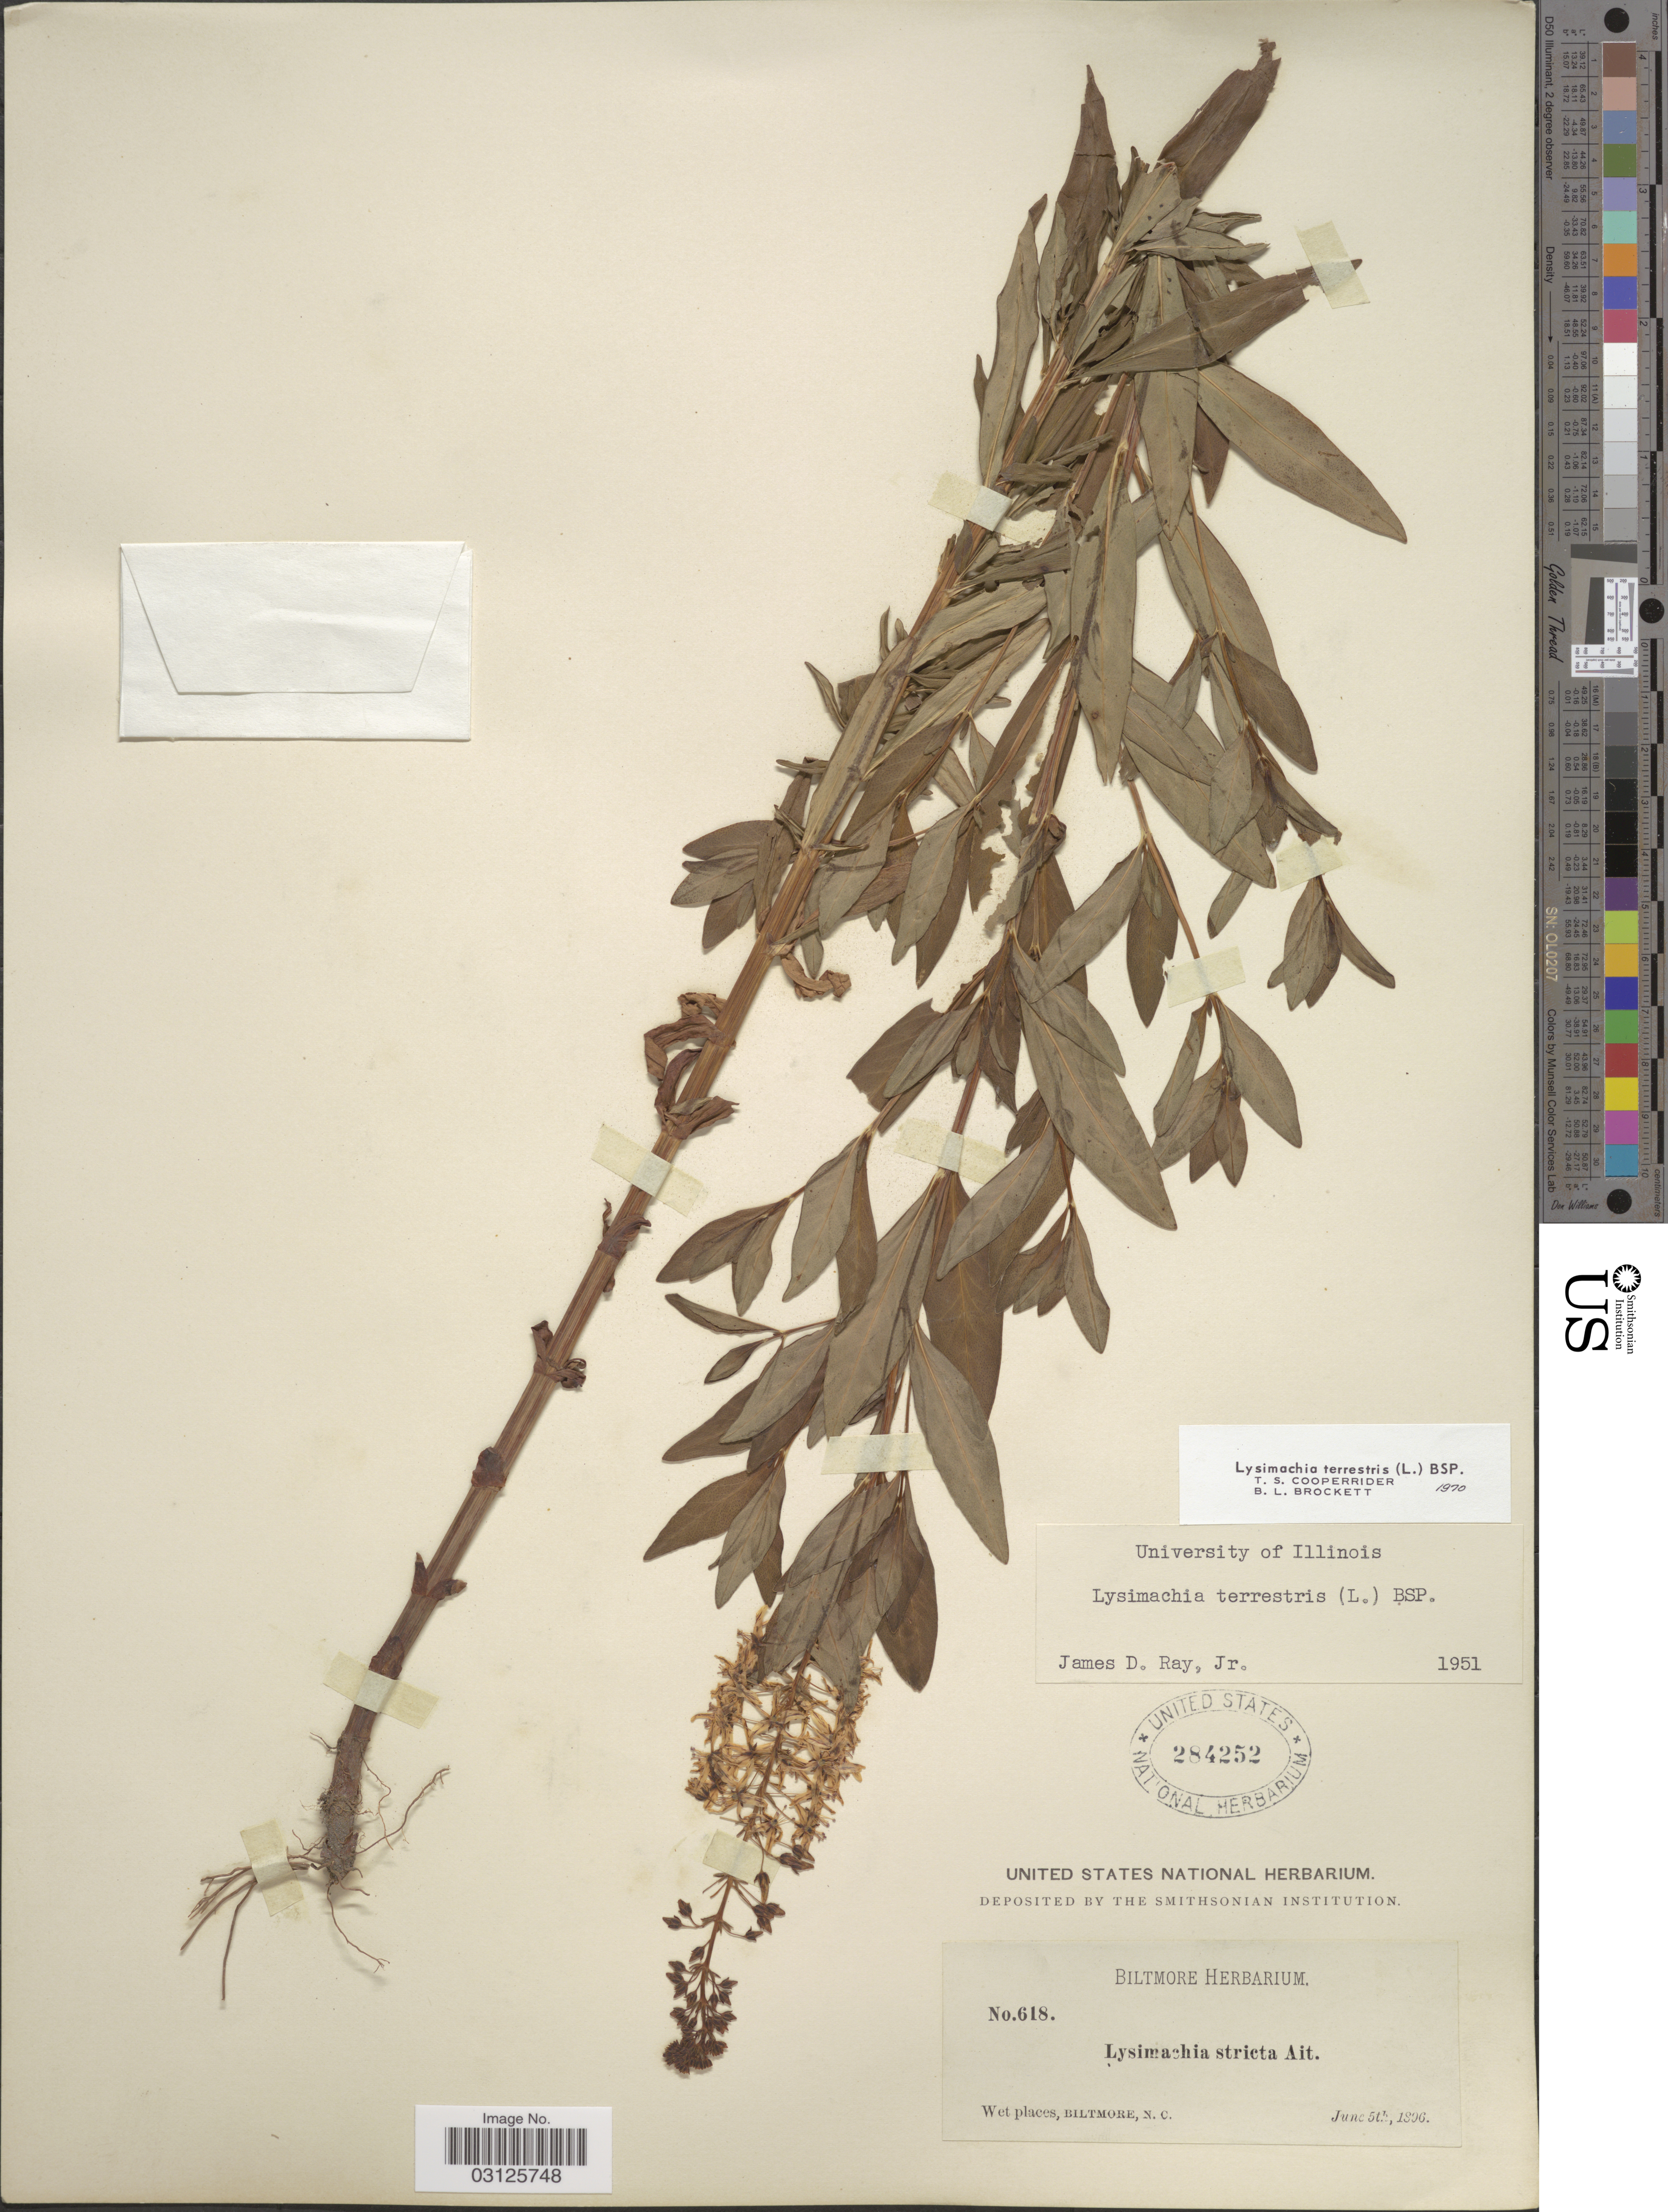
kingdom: Plantae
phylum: Tracheophyta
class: Magnoliopsida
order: Ericales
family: Primulaceae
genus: Lysimachia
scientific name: Lysimachia terrestris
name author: (L.) Britton, Stearns & Poggenb.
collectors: ex herb. Biltmore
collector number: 618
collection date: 1896-06-05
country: United States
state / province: North Carolina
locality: Biltmore.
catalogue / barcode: US 284252